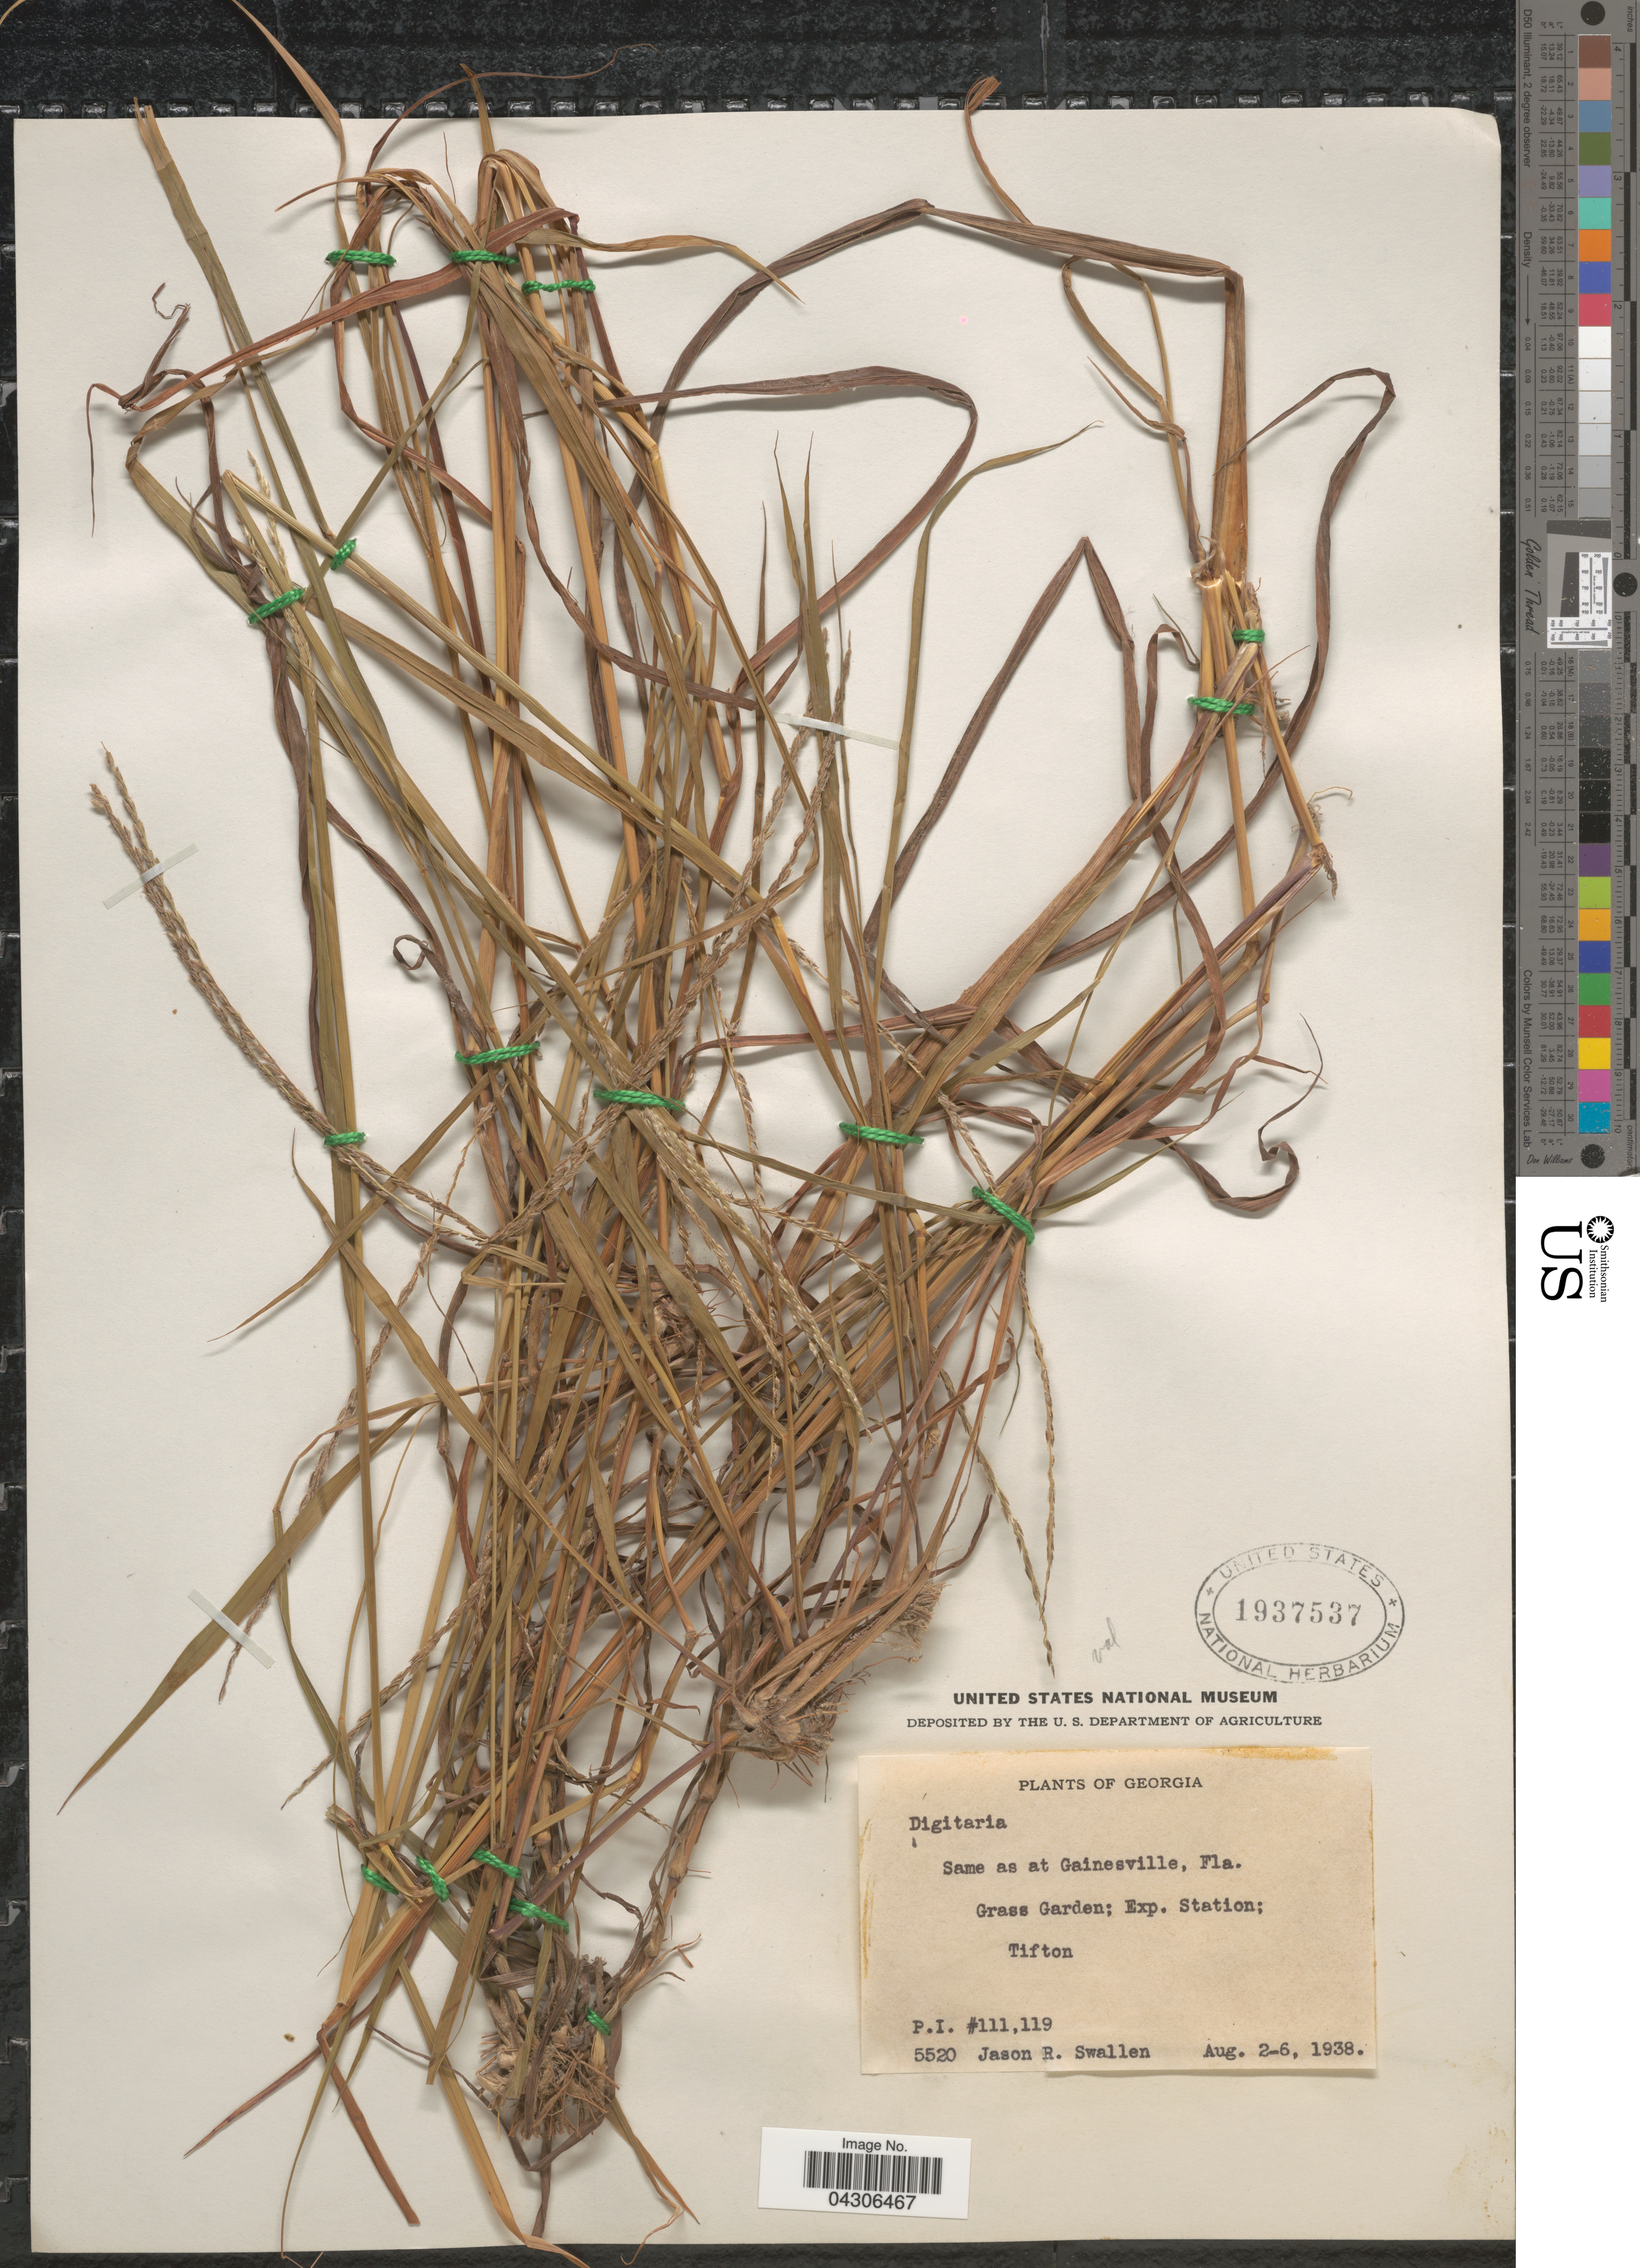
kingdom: Plantae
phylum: Tracheophyta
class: Liliopsida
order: Poales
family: Poaceae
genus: Digitaria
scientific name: Digitaria sp.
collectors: J. R. Swallen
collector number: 5520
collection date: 1938-08-02/1938-08-06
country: United States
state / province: Georgia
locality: Grass Garden; Exp. Station; Tifton.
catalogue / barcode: US 1937537